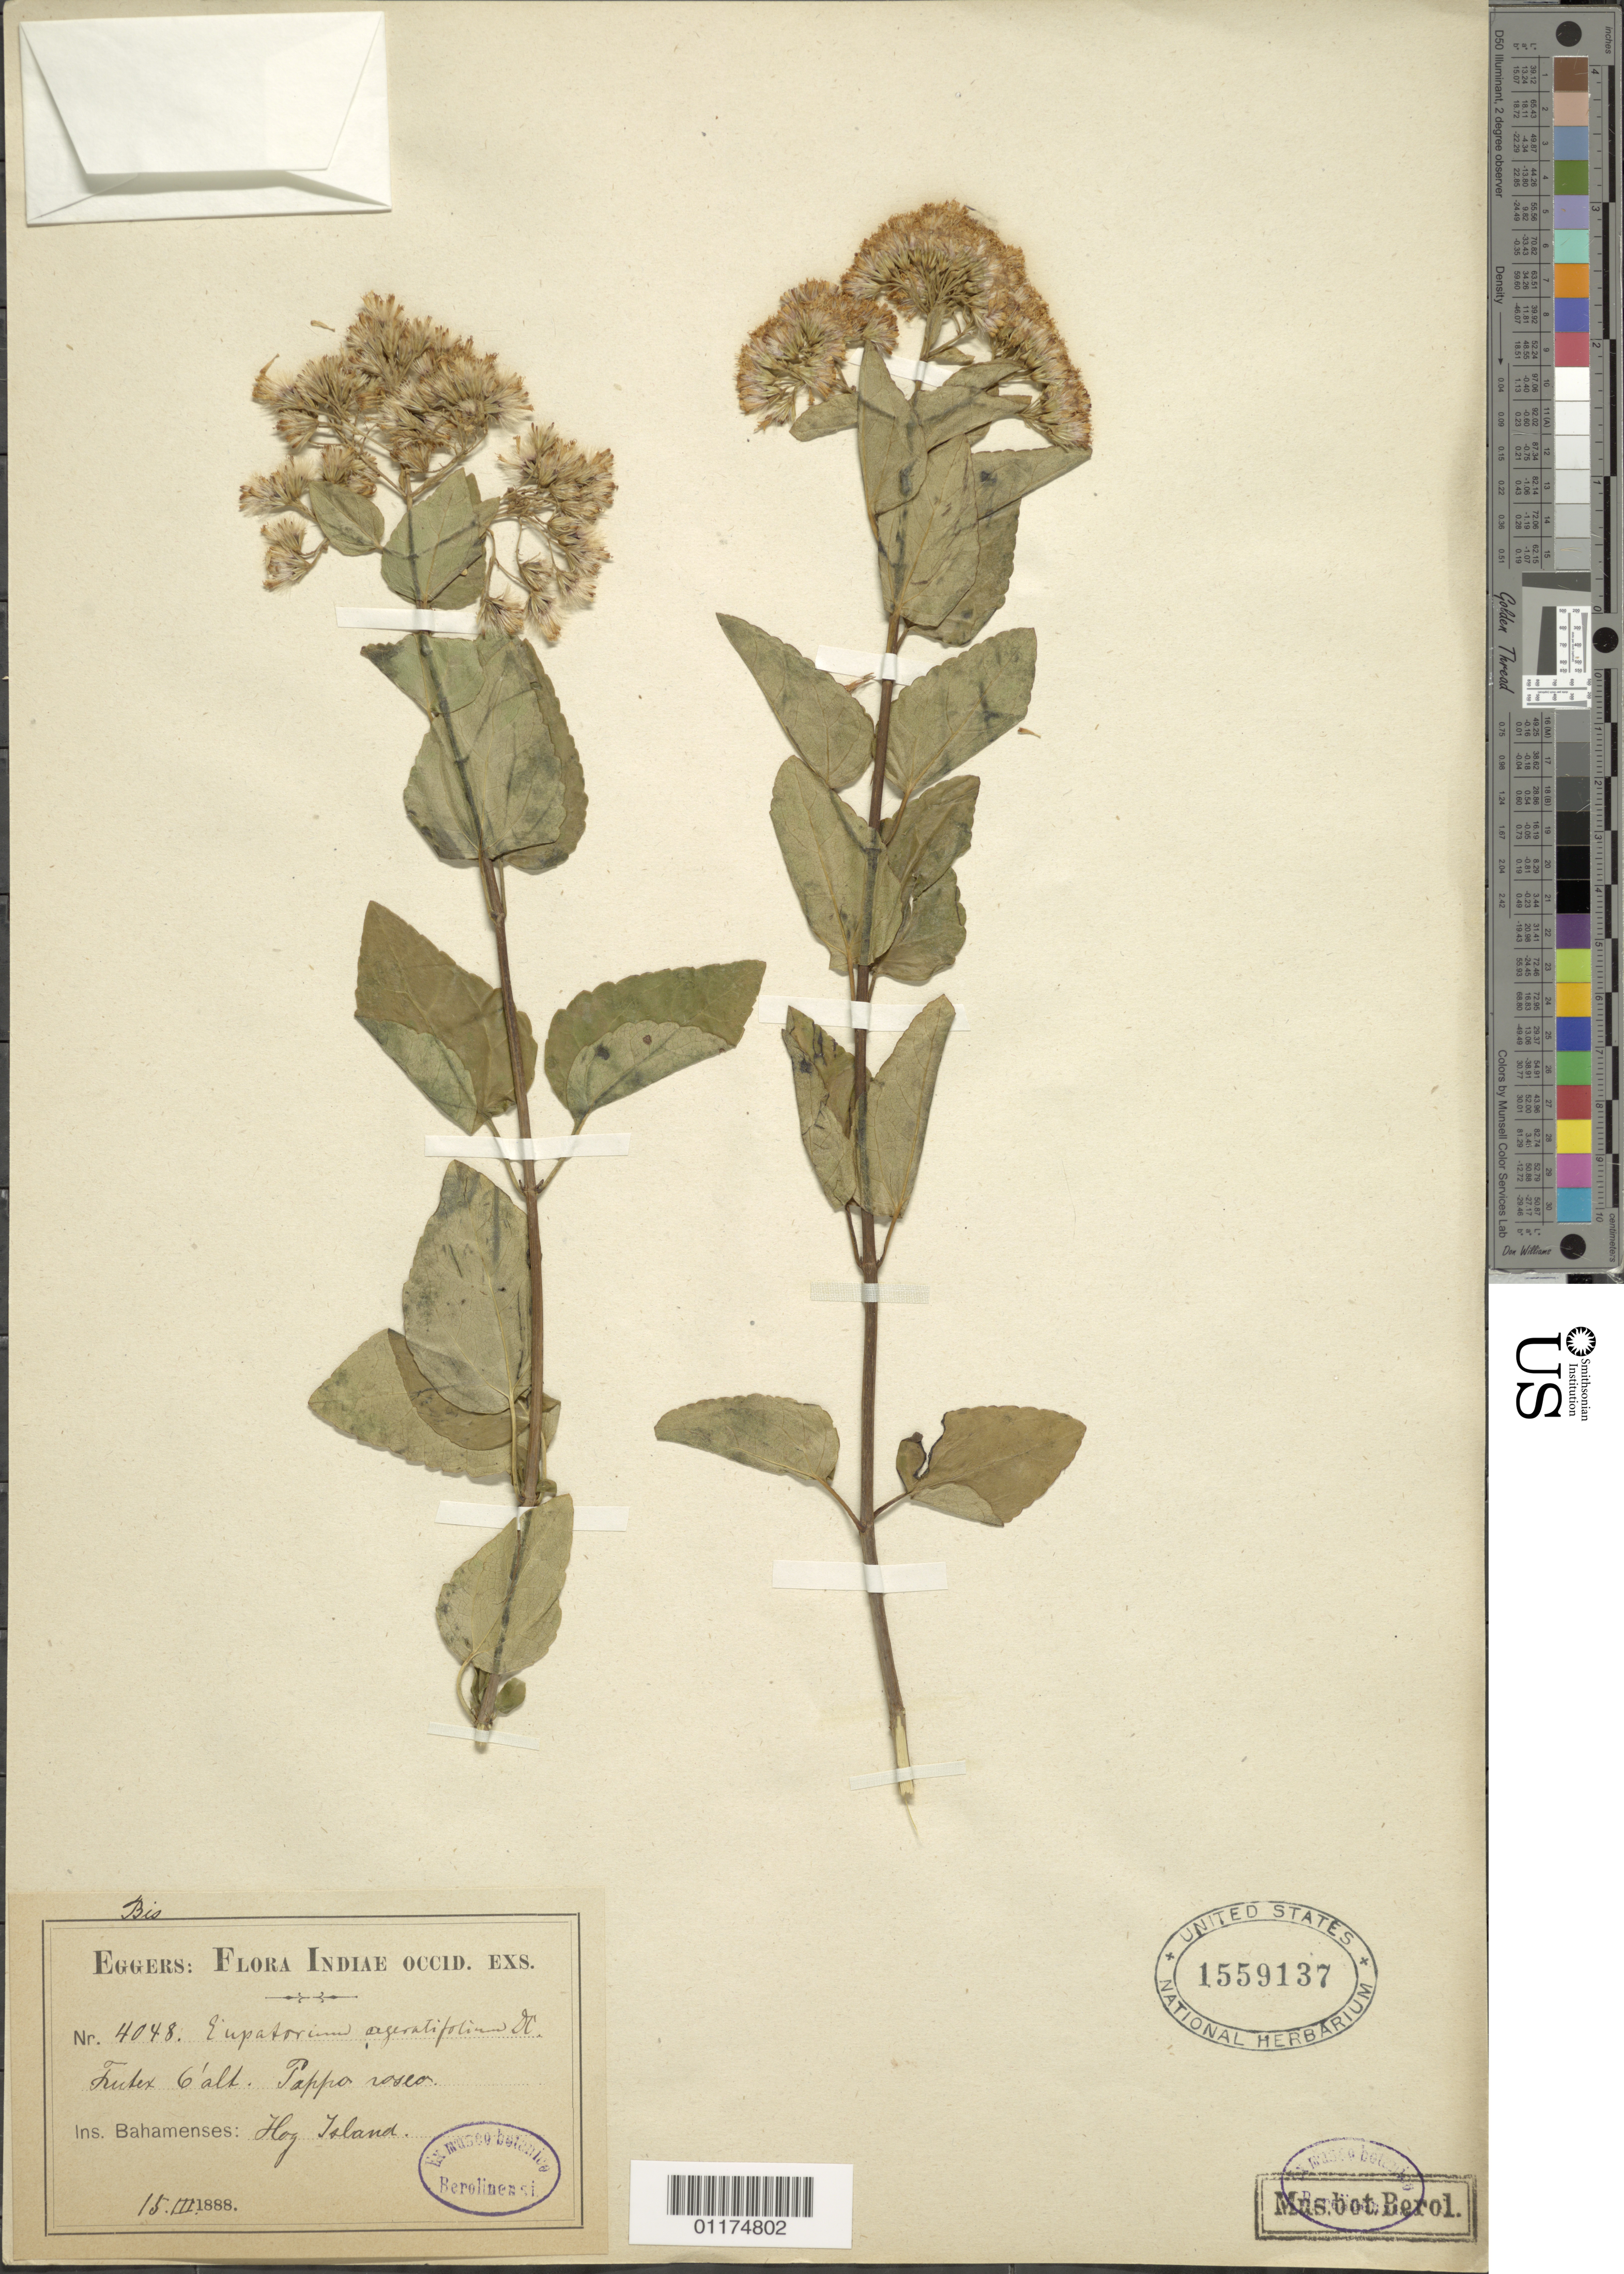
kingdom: Plantae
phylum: Tracheophyta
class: Magnoliopsida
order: Asterales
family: Asteraceae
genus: Ageratina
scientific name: Ageratina havanensis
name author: (Kunth) R.M. King & H. Rob.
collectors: -. Eggers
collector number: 4048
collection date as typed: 15 Mar 1888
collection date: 1888-03-15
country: Bahamas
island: Hog I.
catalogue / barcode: US 1559137